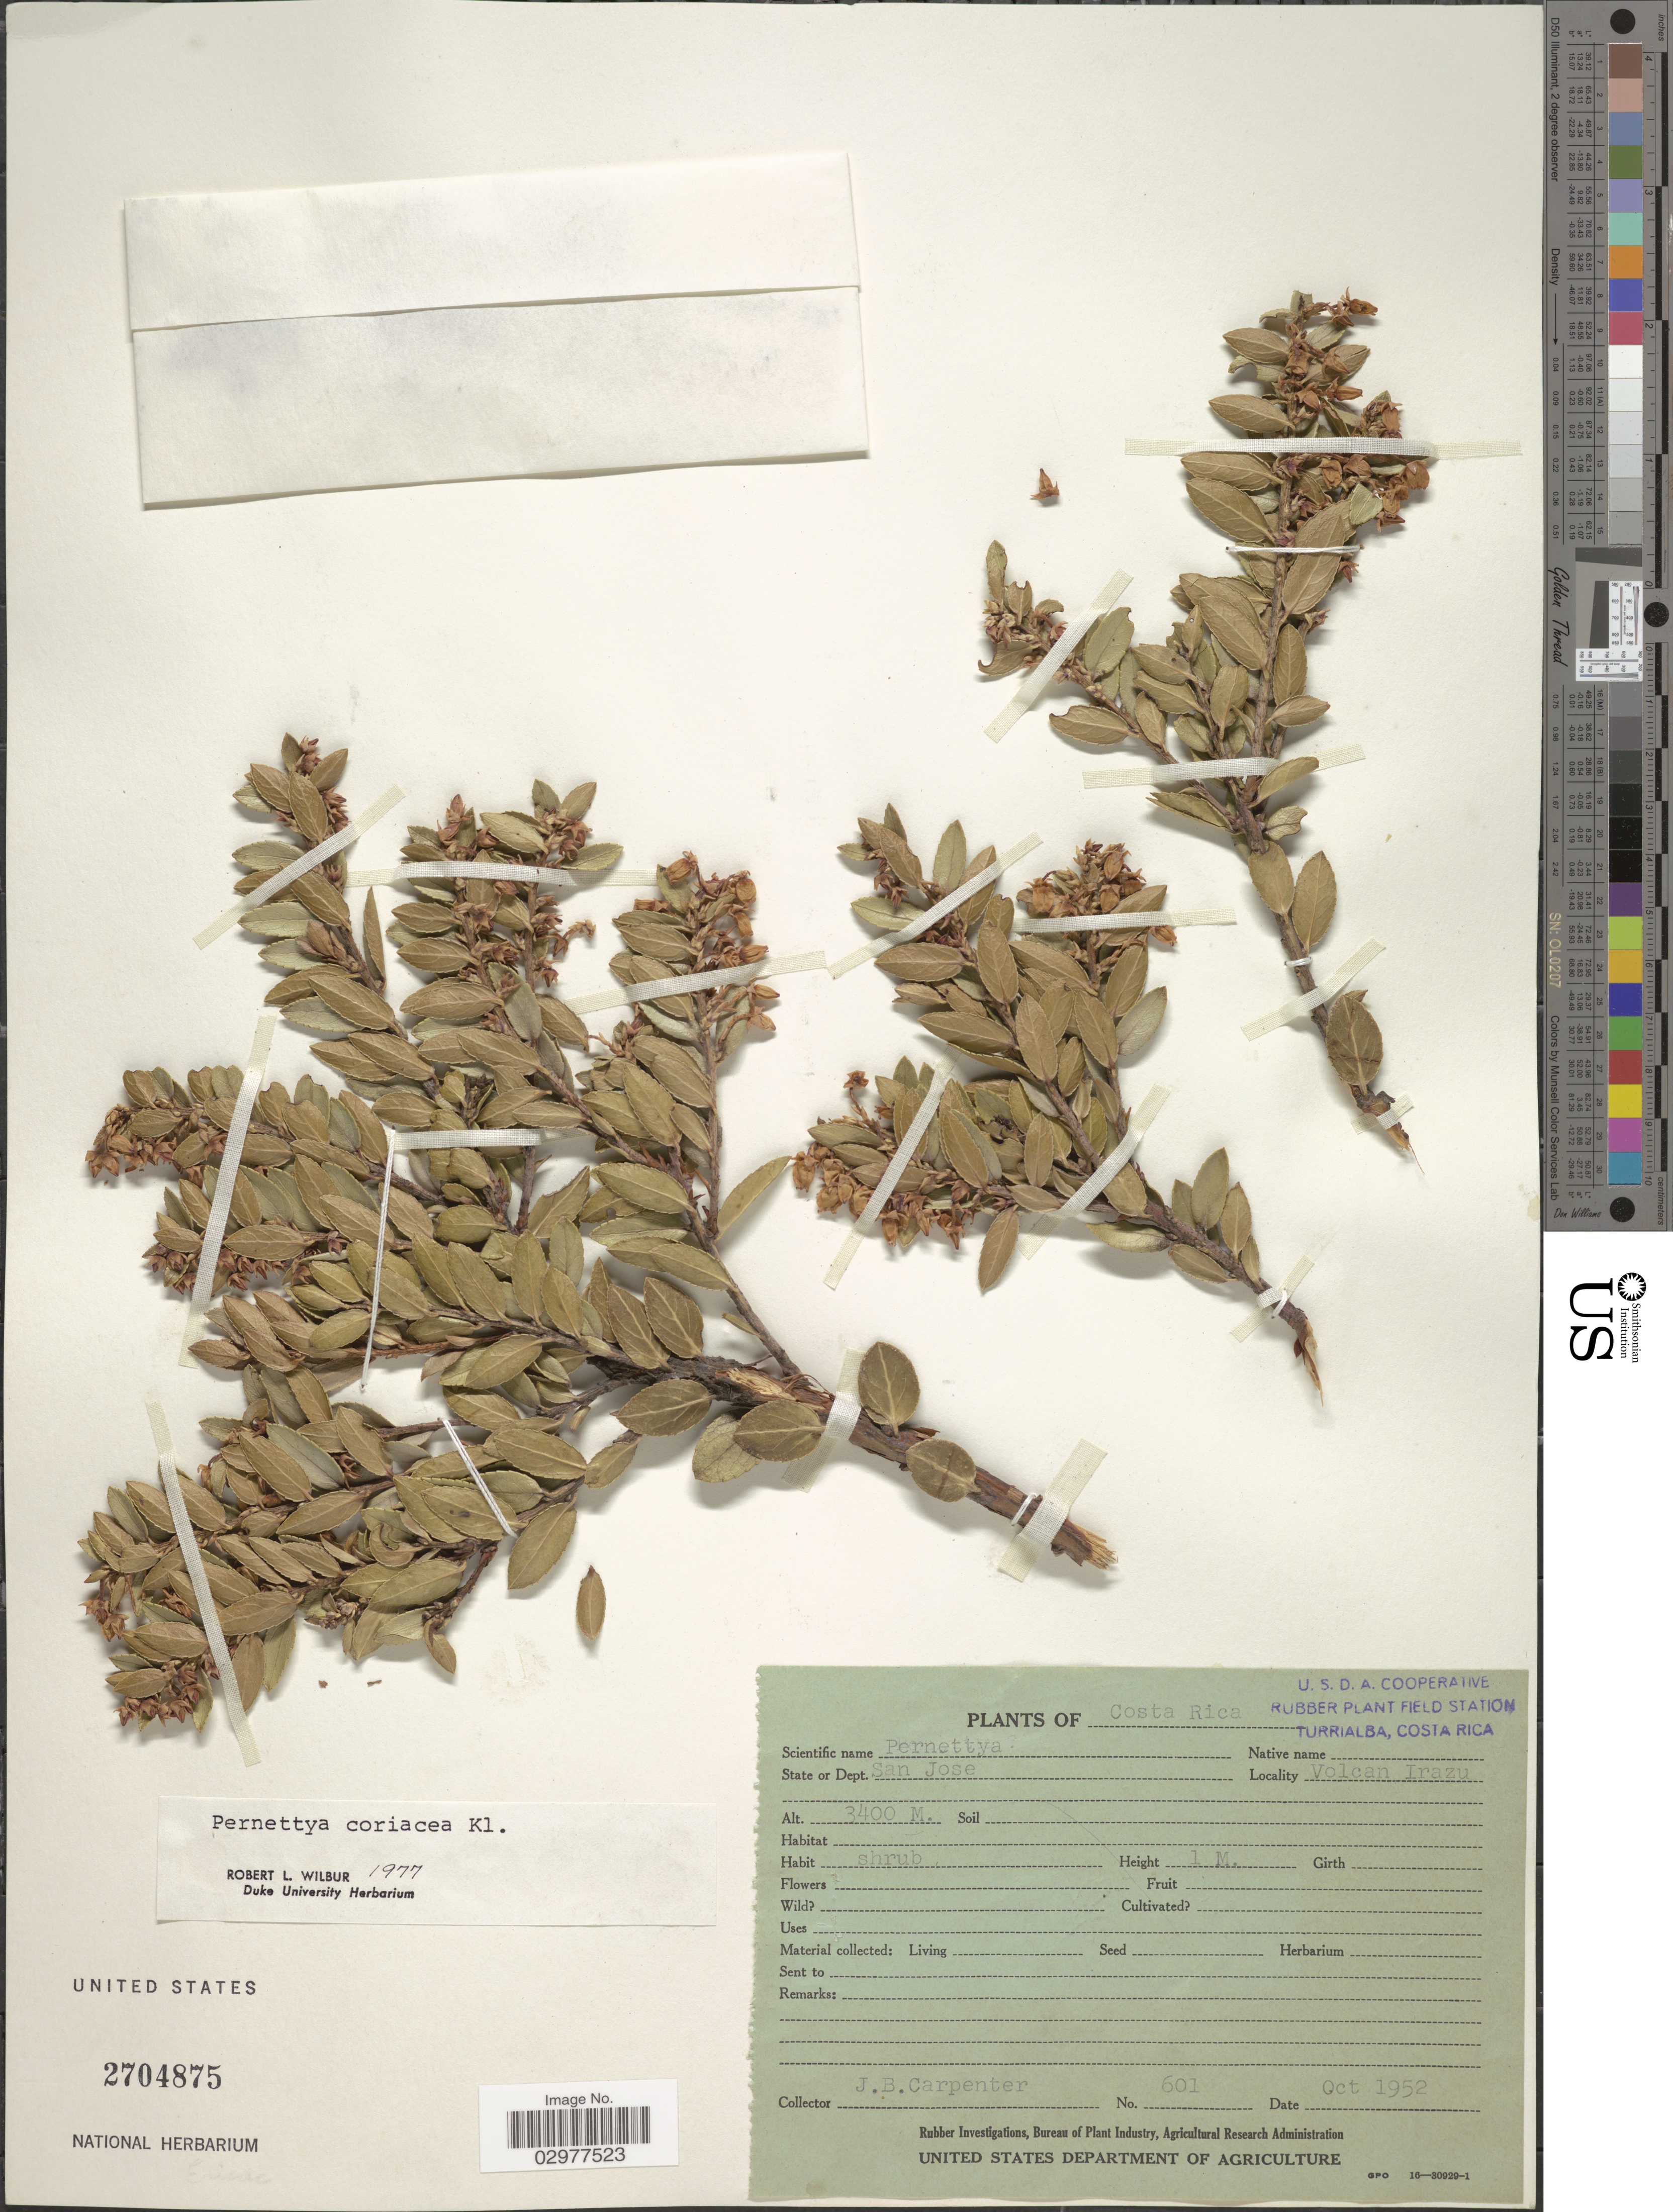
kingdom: Plantae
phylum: Tracheophyta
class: Magnoliopsida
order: Ericales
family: Ericaceae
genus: Pernettya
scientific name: Pernettya prostrata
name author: (Cav.) DC.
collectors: J. Carpenter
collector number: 601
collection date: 1952-10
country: Costa Rica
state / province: San José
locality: State or Dept. San Jose, Volcan Irazu.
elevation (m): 3400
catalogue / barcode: US 2704875